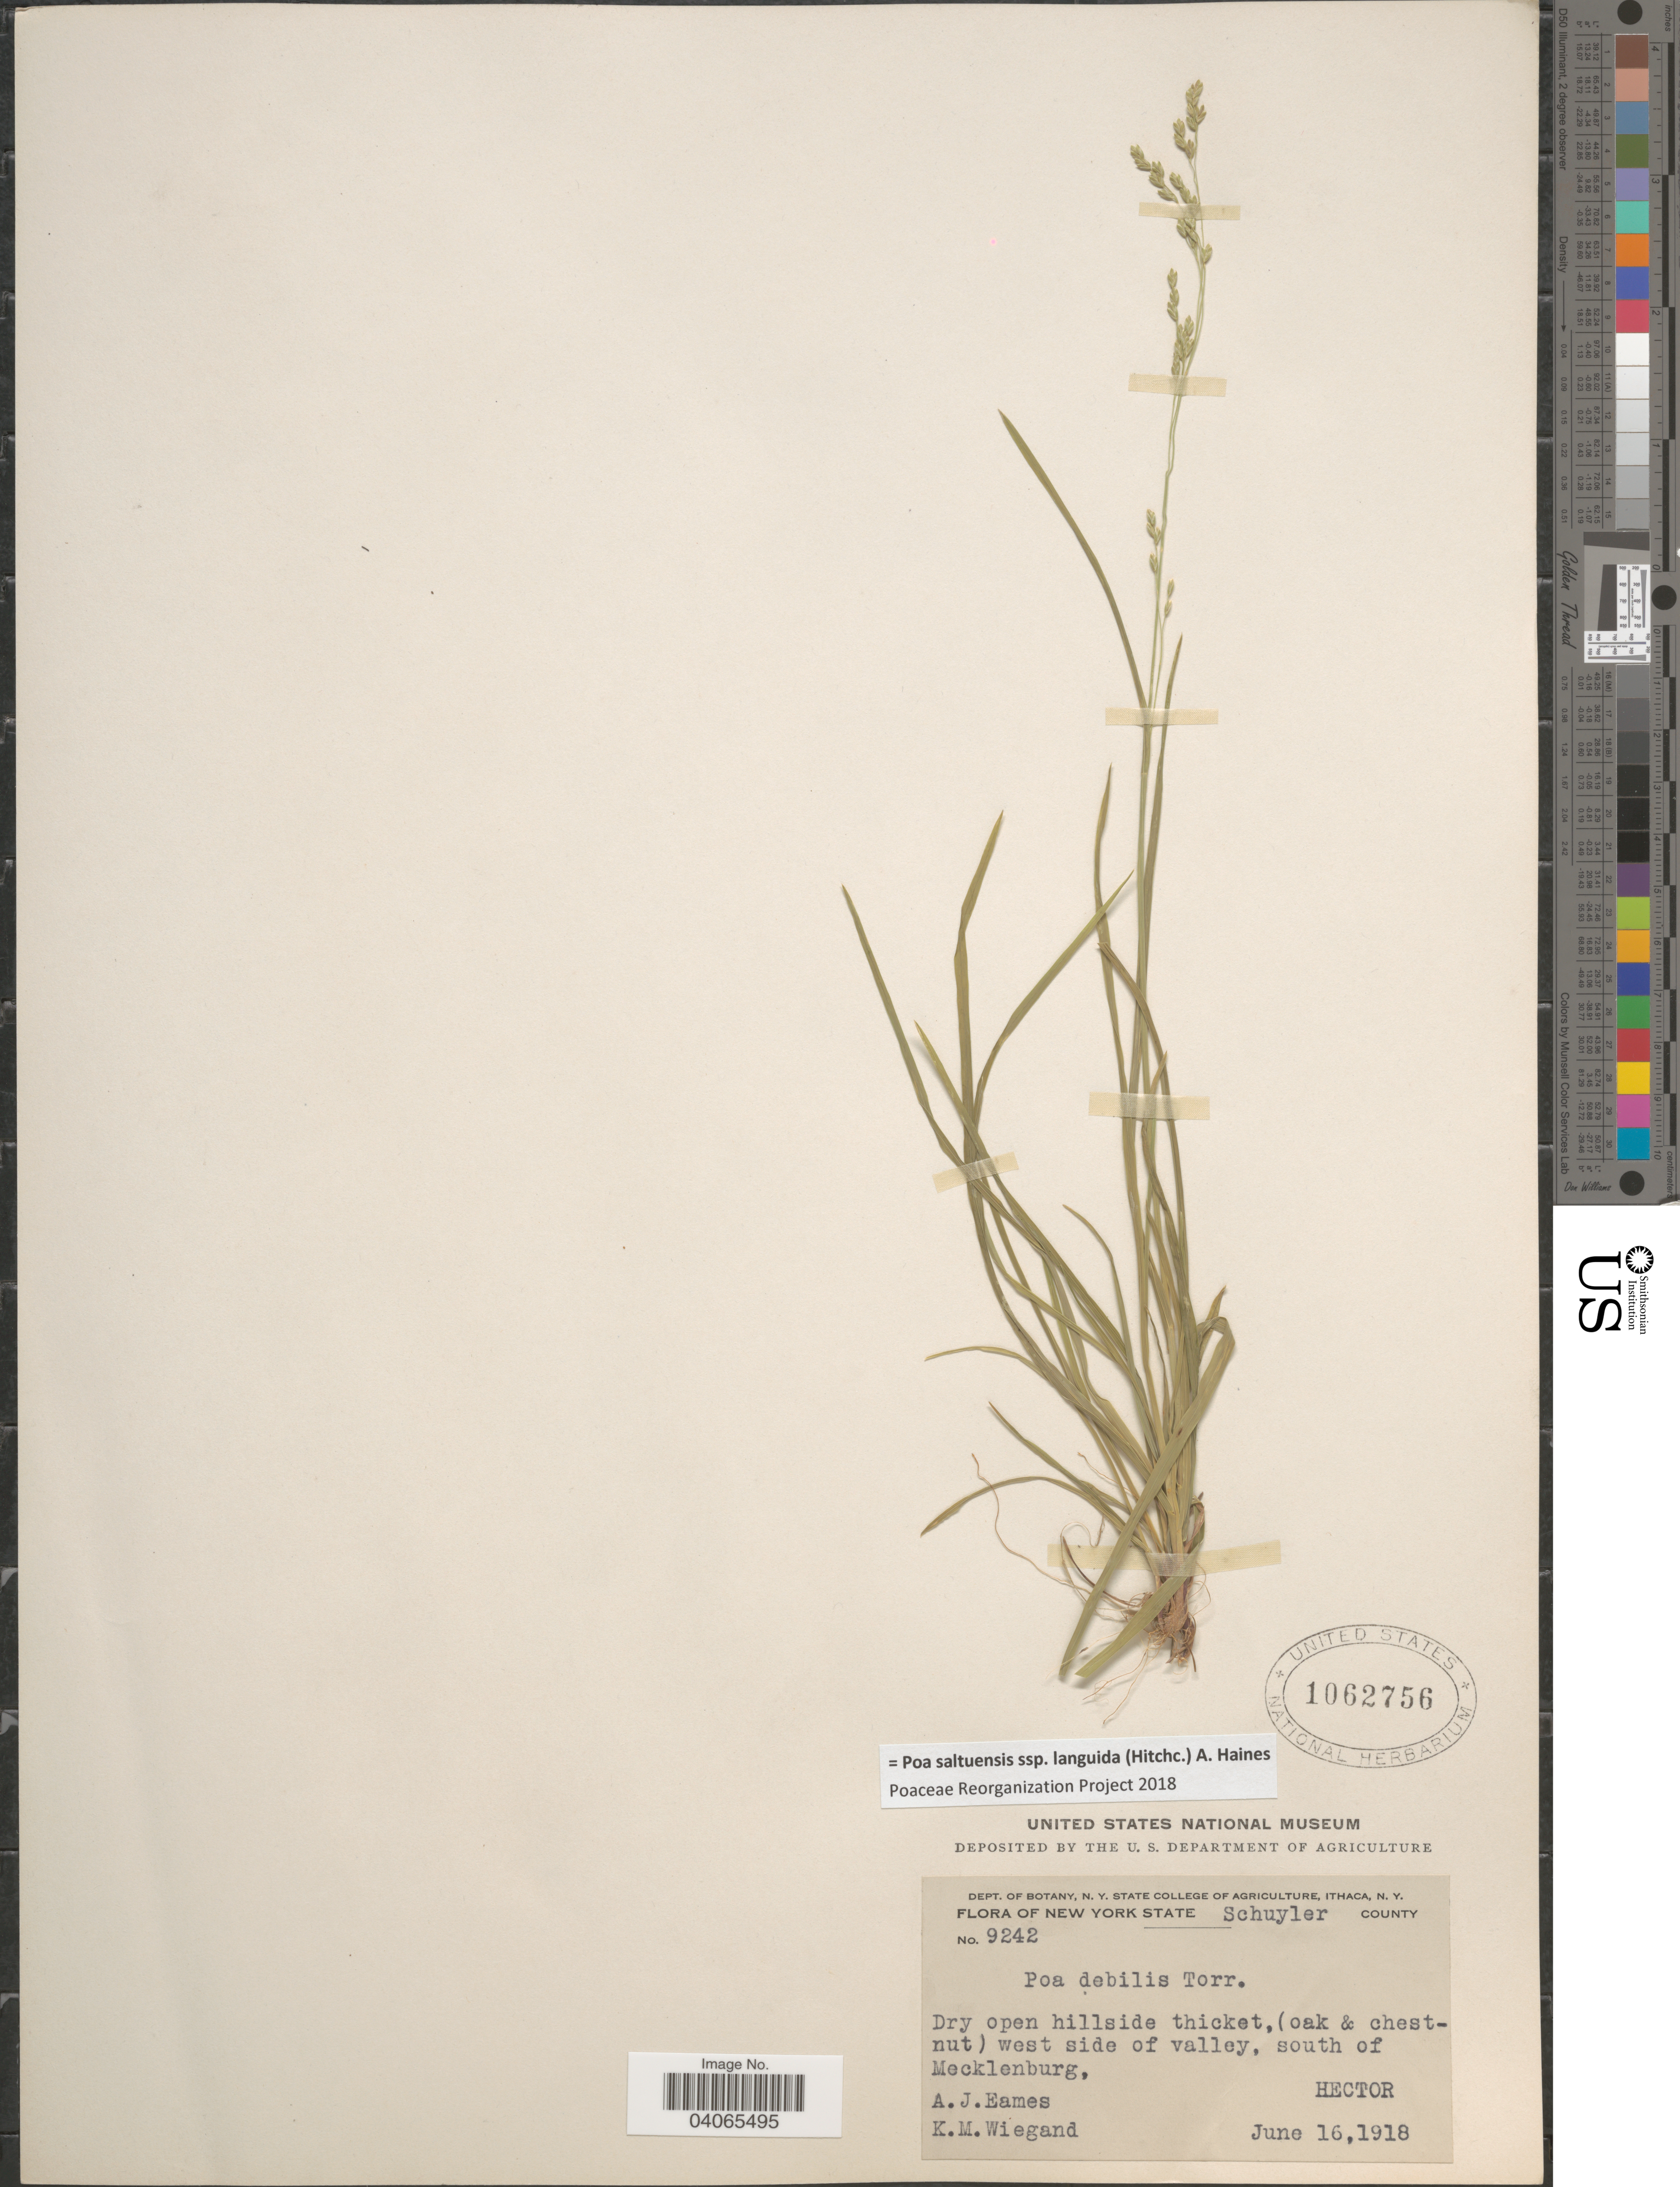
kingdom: Plantae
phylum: Tracheophyta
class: Liliopsida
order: Poales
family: Poaceae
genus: Poa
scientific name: Poa saltuensis subsp. languida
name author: (Hitchc.) A. Haines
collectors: A. J. Eames & K. M. Wiegand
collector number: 9242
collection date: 1918-06-16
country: United States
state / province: New York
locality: Schuyler County. Dry open hillside thicket, (oak & chestnut) west side of valley, south of Mecklenburg, Hector.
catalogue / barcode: US 1062756